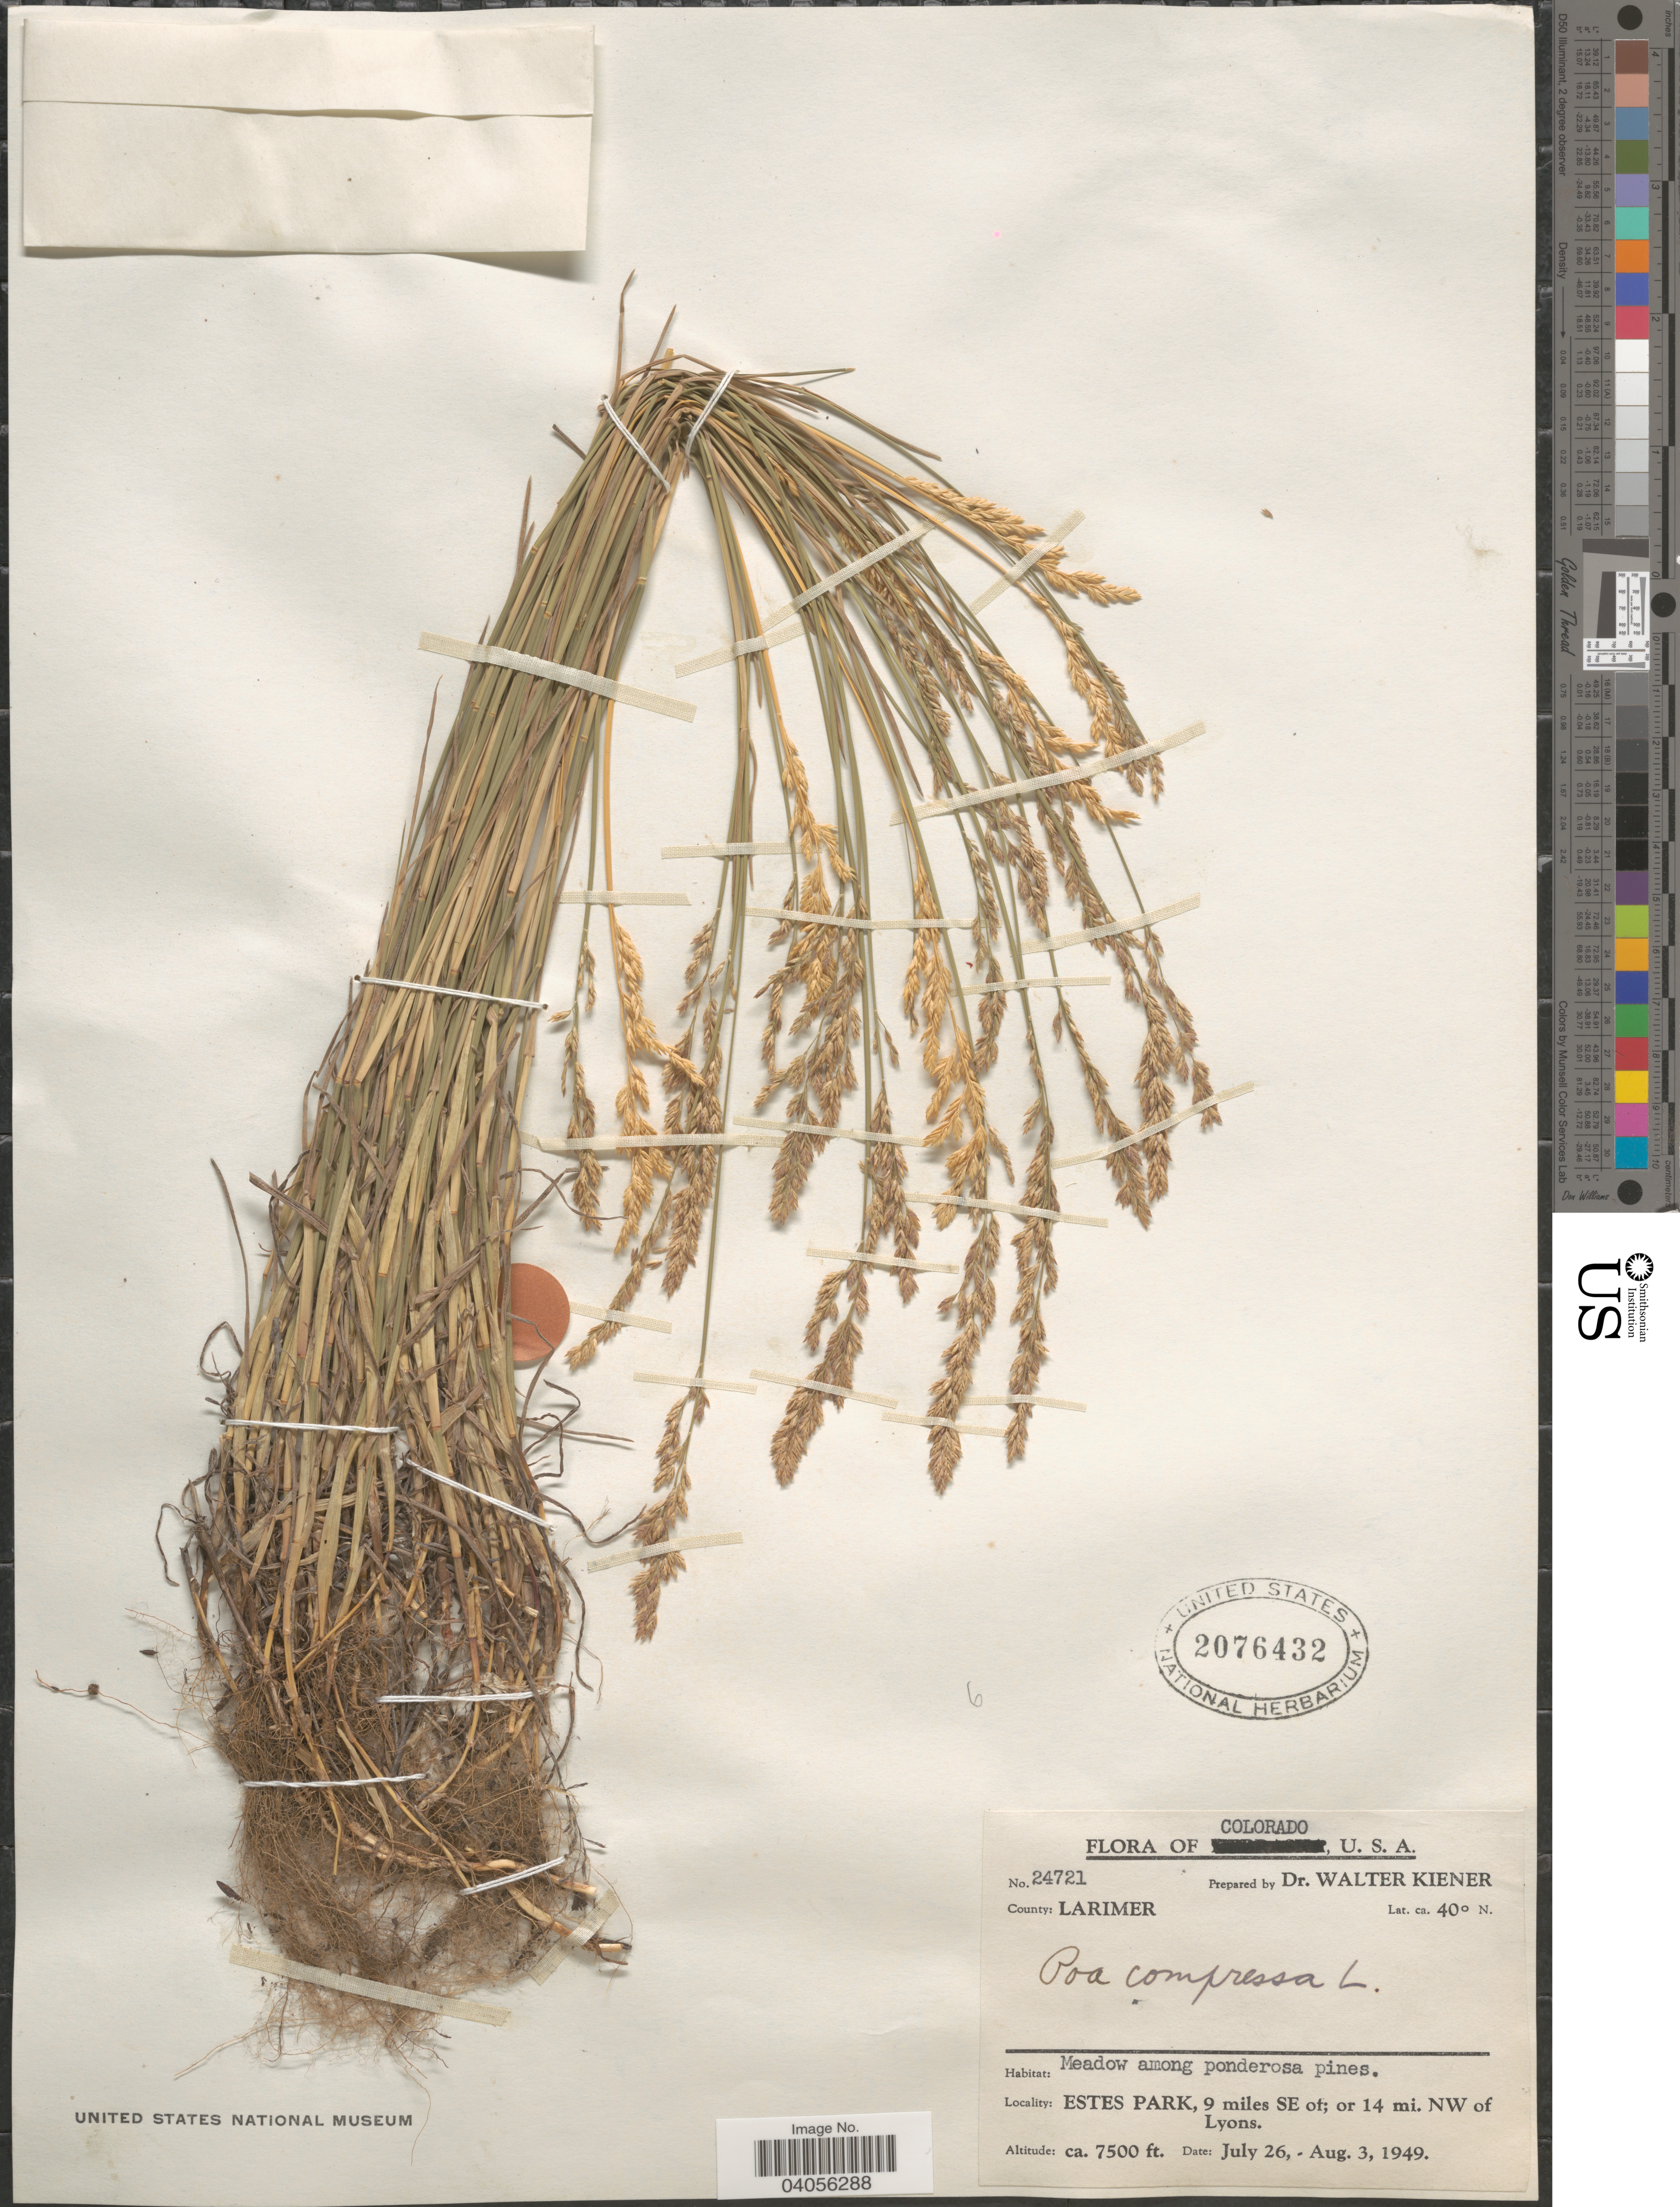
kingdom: Plantae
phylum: Tracheophyta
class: Liliopsida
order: Poales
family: Poaceae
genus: Poa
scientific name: Poa compressa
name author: L.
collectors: W. Kiener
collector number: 24721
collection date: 1949-07-26/1949-08-03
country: United States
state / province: Colorado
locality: County: Larimer. Estes Park, 9 miles SE of; or 14 mi. NW of Lyons.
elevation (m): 2286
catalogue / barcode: US 2076432